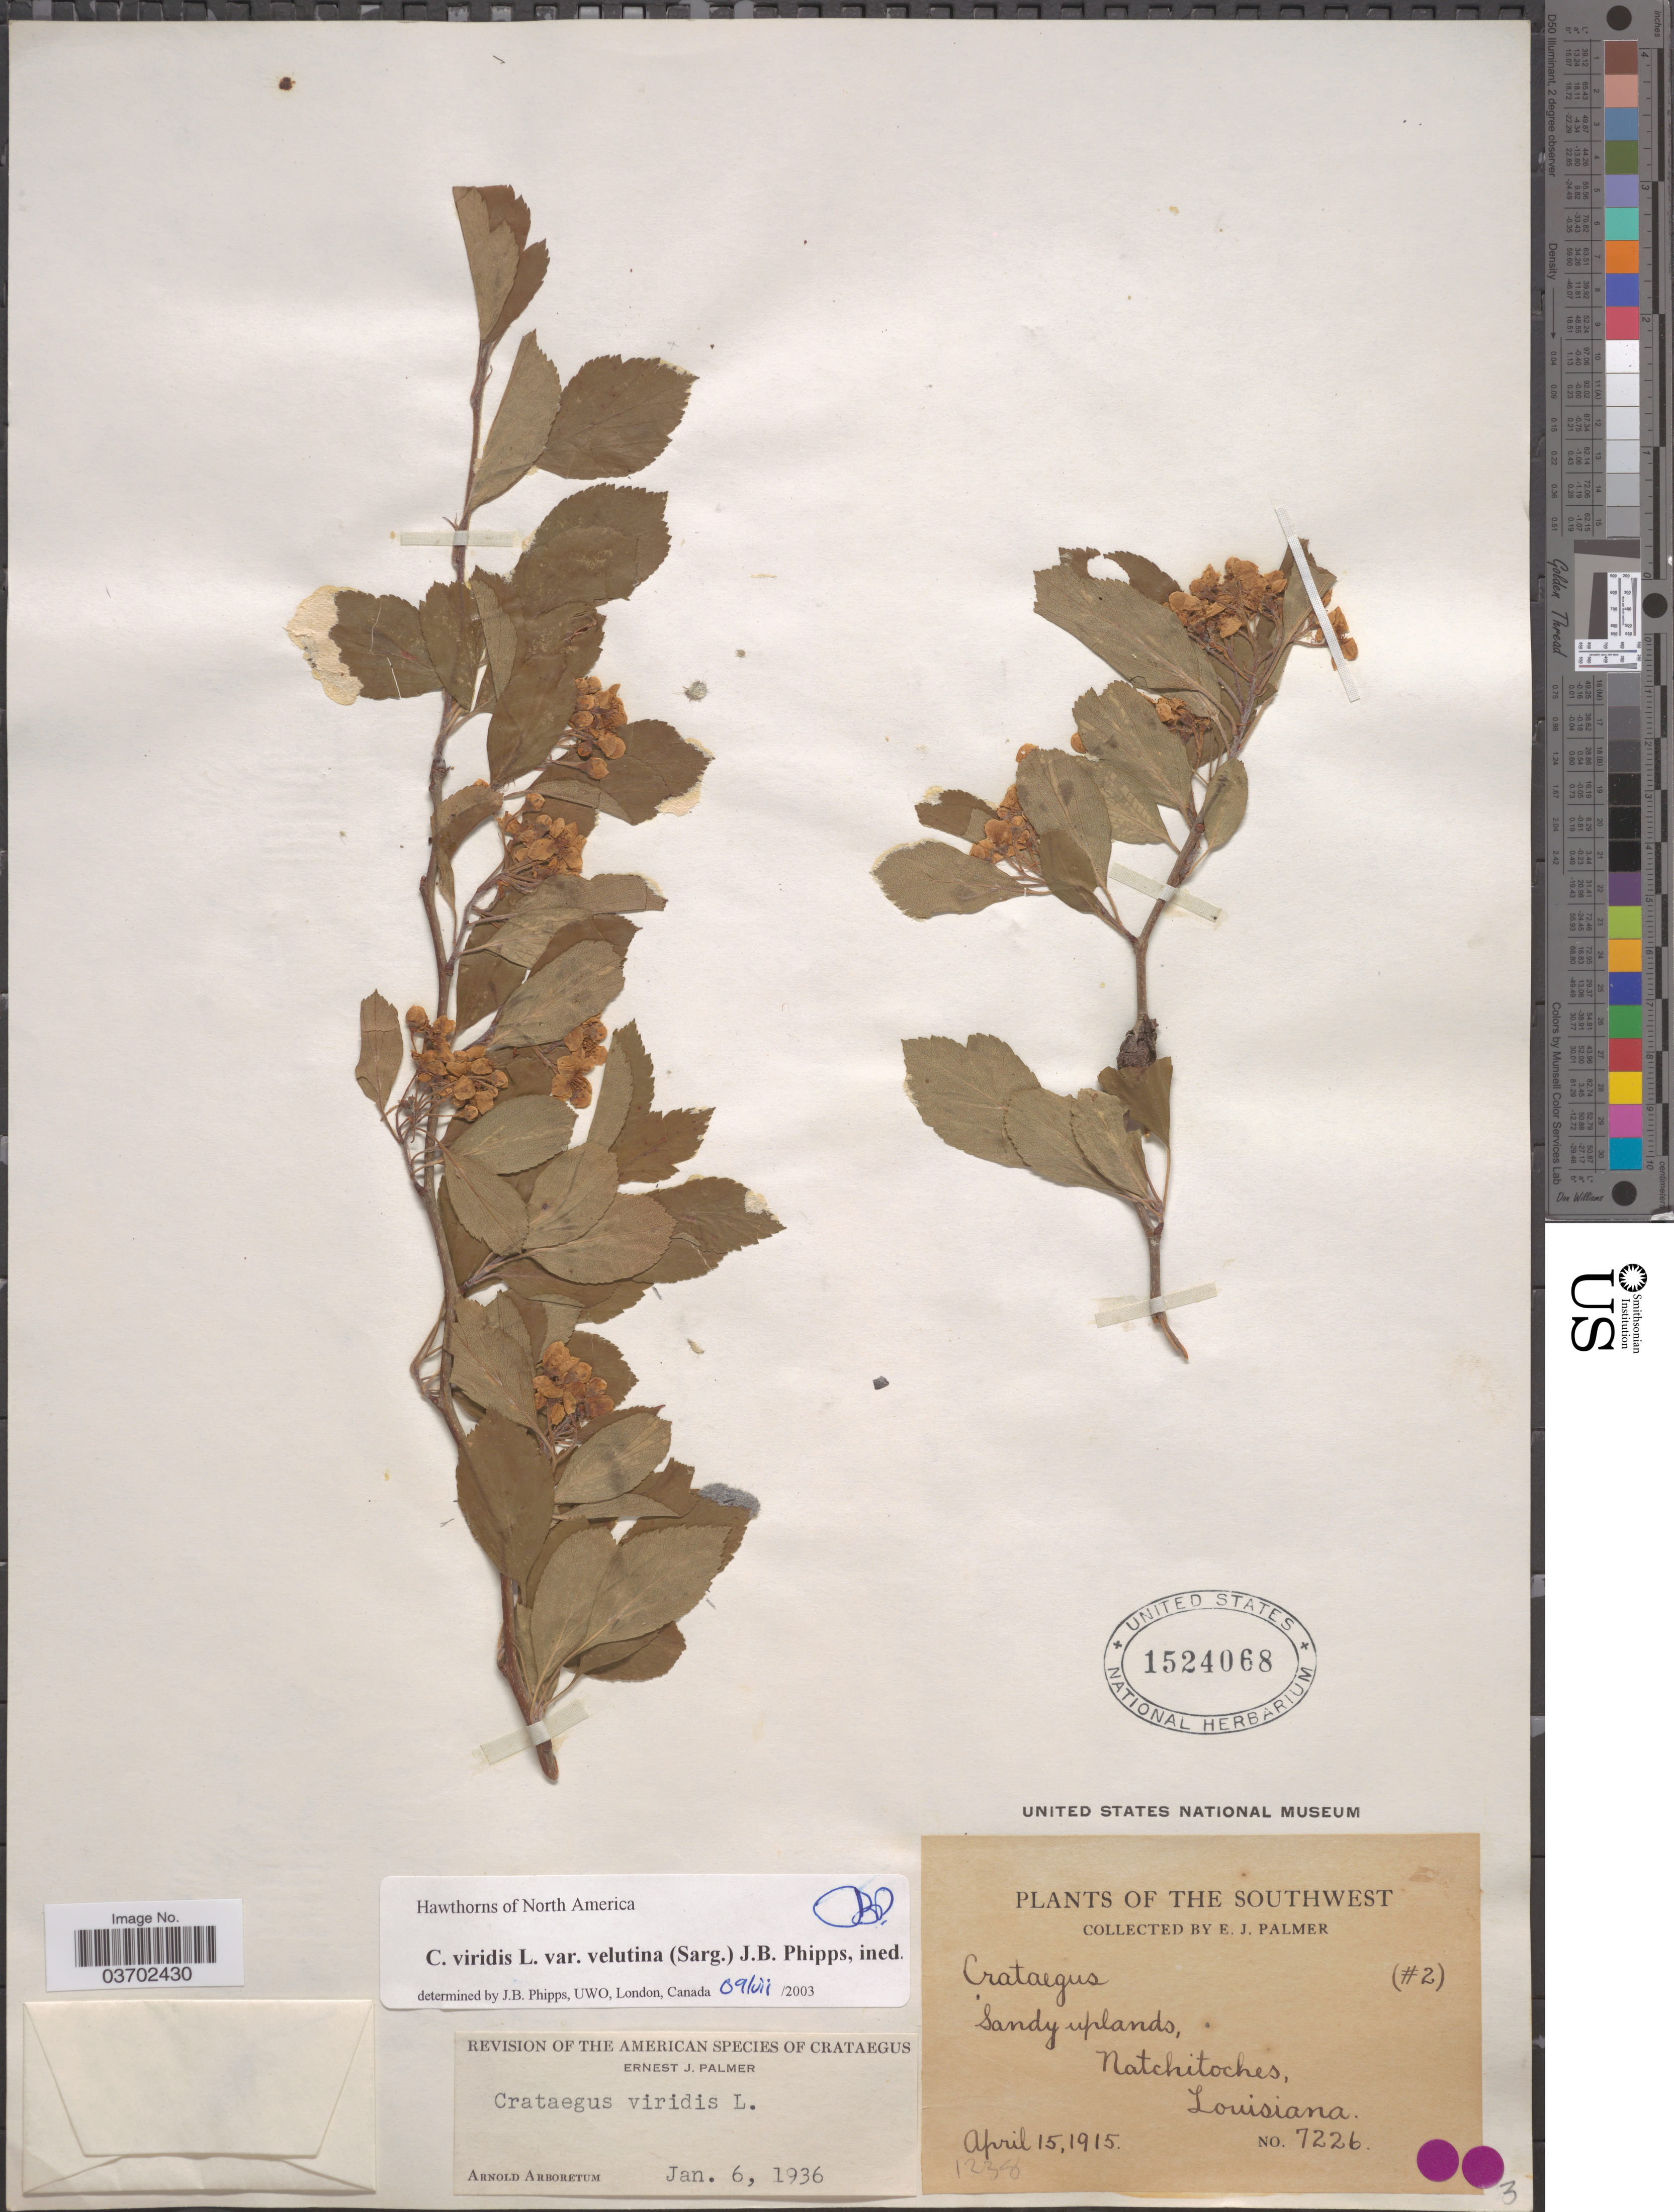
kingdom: Plantae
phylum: Tracheophyta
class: Magnoliopsida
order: Rosales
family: Rosaceae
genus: Crataegus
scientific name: Crataegus viridis var. velutina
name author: (Sarg.) J.B. Phipps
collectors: E. J. Palmer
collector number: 7226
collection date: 1915-04-15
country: United States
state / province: Louisiana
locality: The Southwest. Natchitoches.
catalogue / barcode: US 1524068